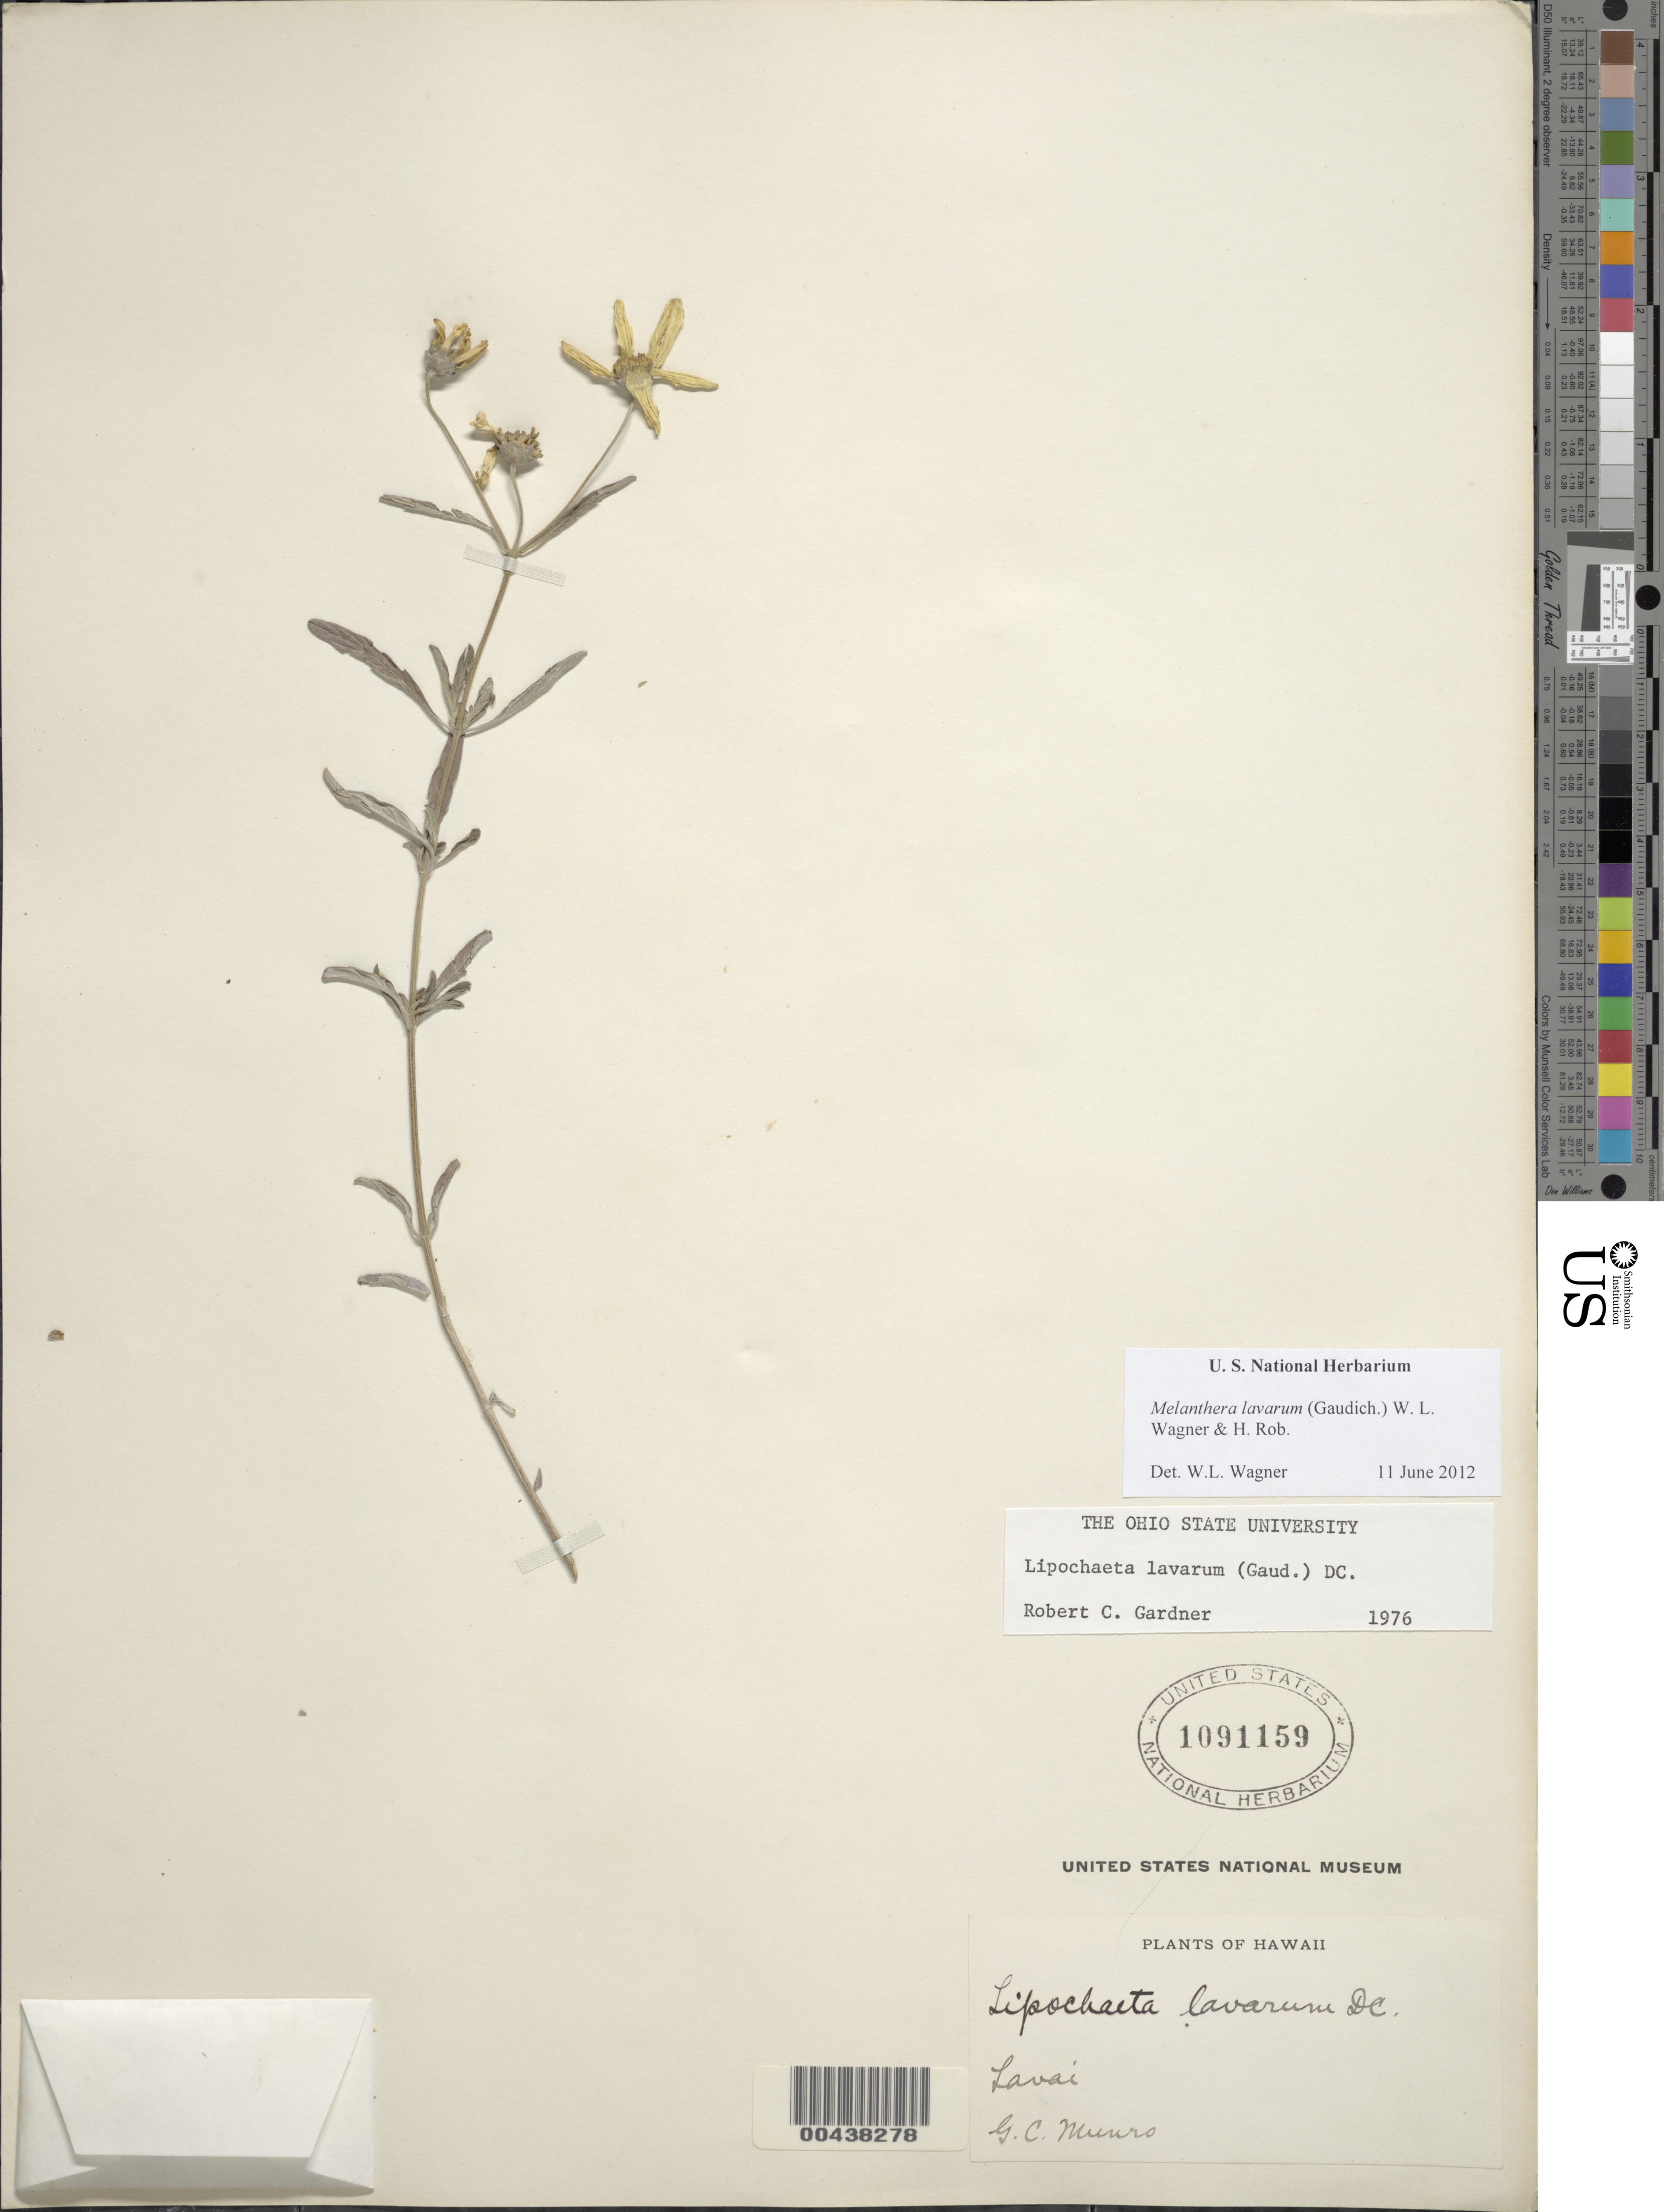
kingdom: Plantae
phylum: Tracheophyta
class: Magnoliopsida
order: Asterales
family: Asteraceae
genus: Wollastonia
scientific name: Wollastonia lavarum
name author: (Gaudich.) Orchard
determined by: Wagner, W. L., (BOT), Smithsonian Institution - National Museum of Natural History (UNITED STATES)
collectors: G. C. Munro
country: United States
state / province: Hawaii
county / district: Maui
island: Lana'i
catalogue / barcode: US 1091159